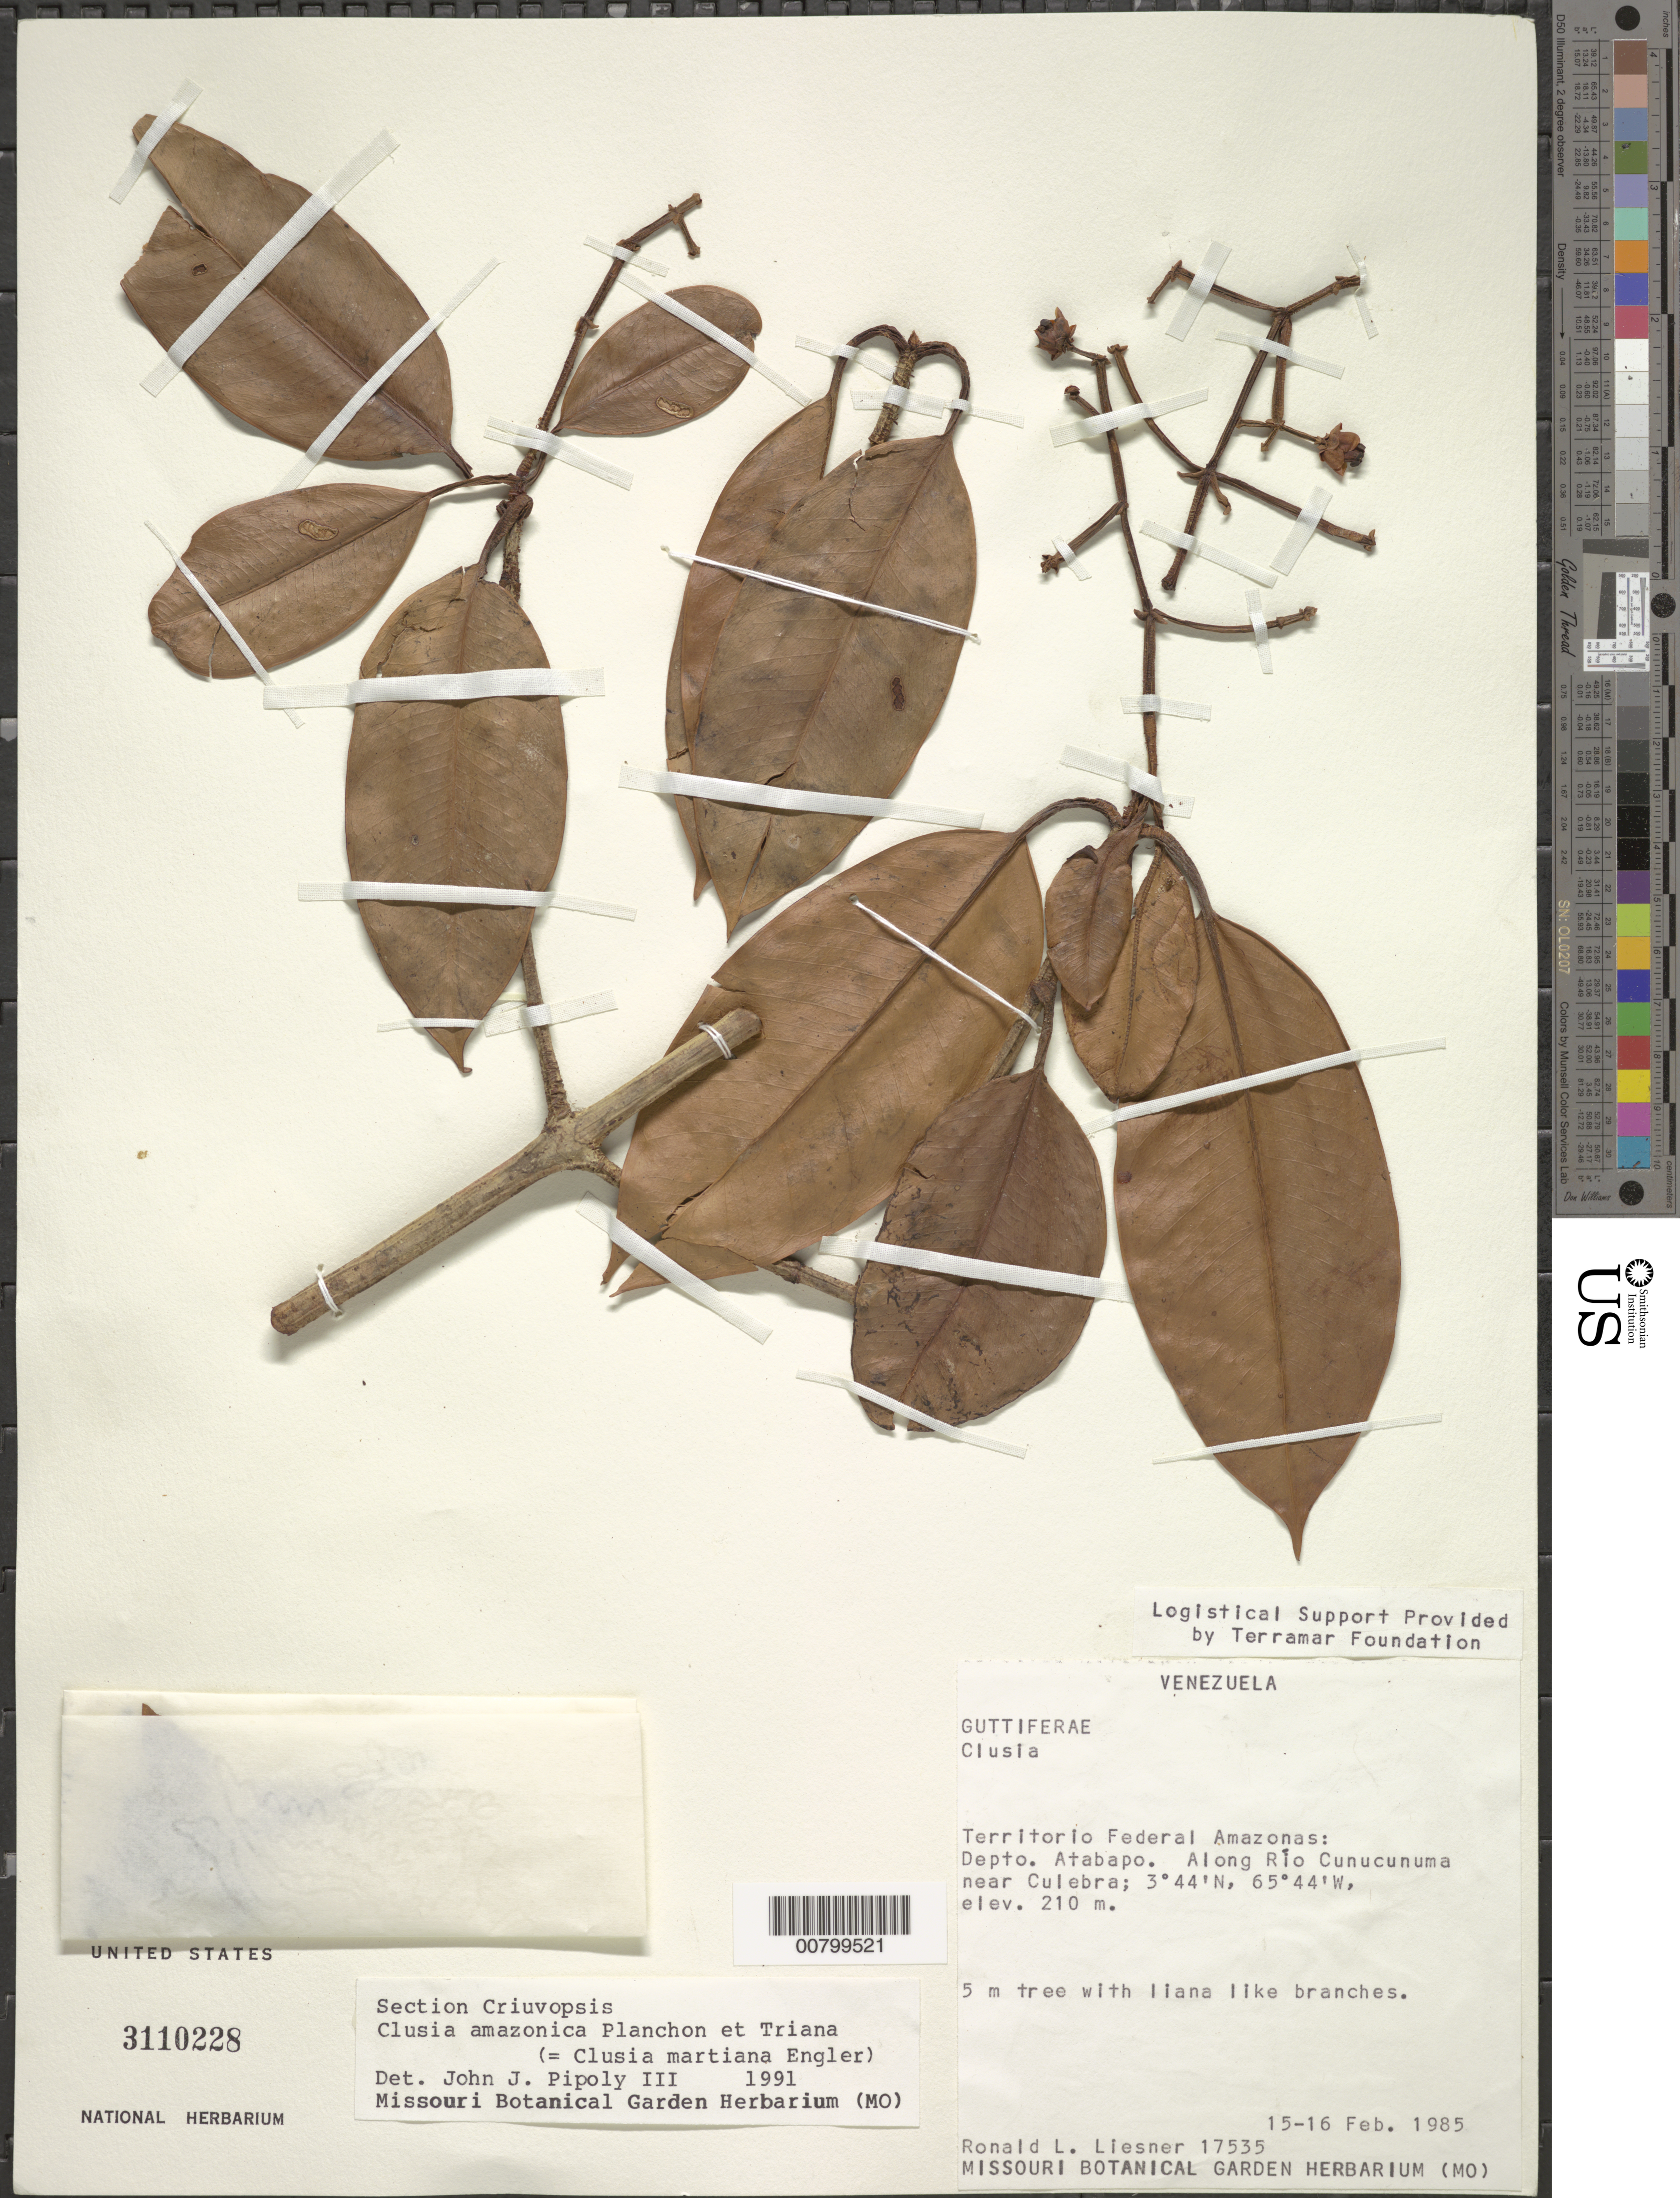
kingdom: Plantae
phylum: Tracheophyta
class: Magnoliopsida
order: Malpighiales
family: Clusiaceae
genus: Clusia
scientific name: Clusia amazonica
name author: Planch. & Triana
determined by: Pipoly, J. J., III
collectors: R. L. Liesner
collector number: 17535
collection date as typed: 15-Feb-85 to 16-Feb-85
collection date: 1985-02-15/1985-02-16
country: Venezuela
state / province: Amazonas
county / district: Atabapo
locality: Río Cunucunuma, near Culebra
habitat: Along river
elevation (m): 210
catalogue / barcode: US 3110228